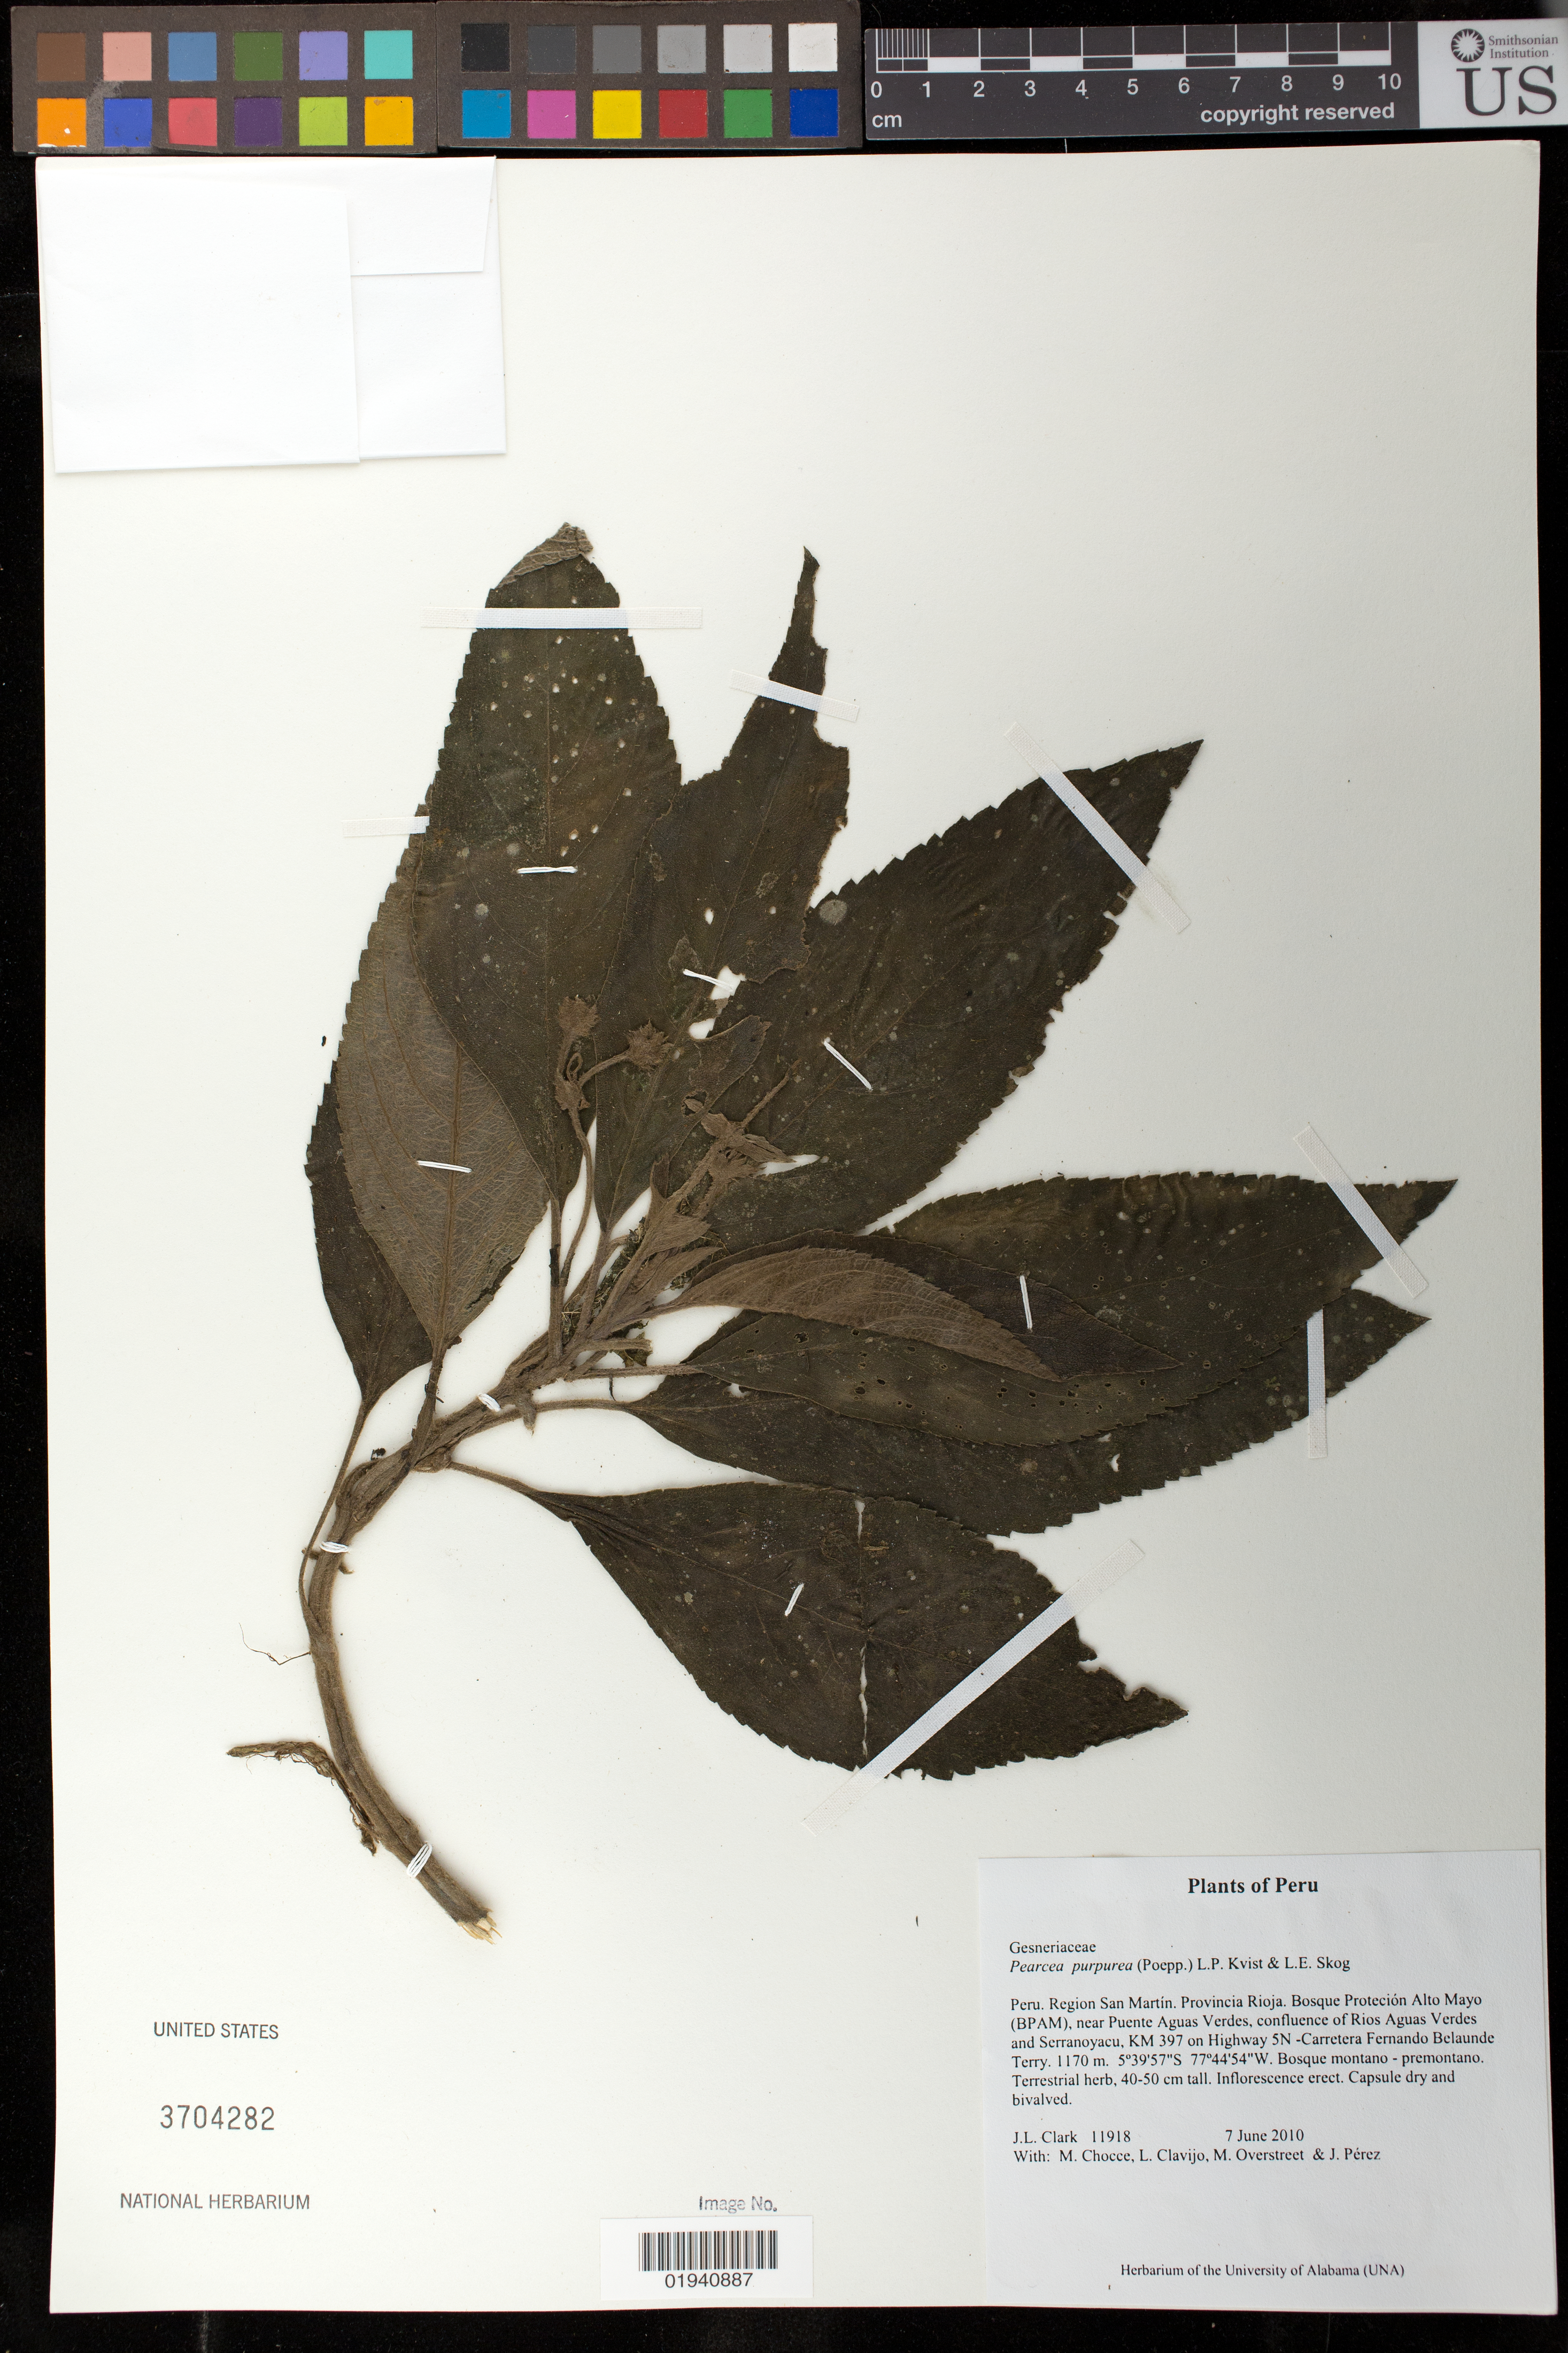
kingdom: Plantae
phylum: Tracheophyta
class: Magnoliopsida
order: Lamiales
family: Gesneriaceae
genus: Pearcea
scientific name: Pearcea purpurea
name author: (Poepp.) L.P. Kvist & L.E. Skog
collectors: J. L. Clark, M. Chocce, L. Clavijo, M. Overstreet & J. Perez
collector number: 11918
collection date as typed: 07 Jun 2010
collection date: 2010-06-07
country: Peru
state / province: San Martín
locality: Provincia Rioja. Bosque Protecion Alto Mayo (BPAM), near Puente Aguas Verdes, confluence of Rios Aguas Verdes and Serranoyacu, KM 397 on Highway 5N-Carretera Fernando Belaunde Terry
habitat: Bosque montano- premontano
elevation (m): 1170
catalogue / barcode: US 3704282